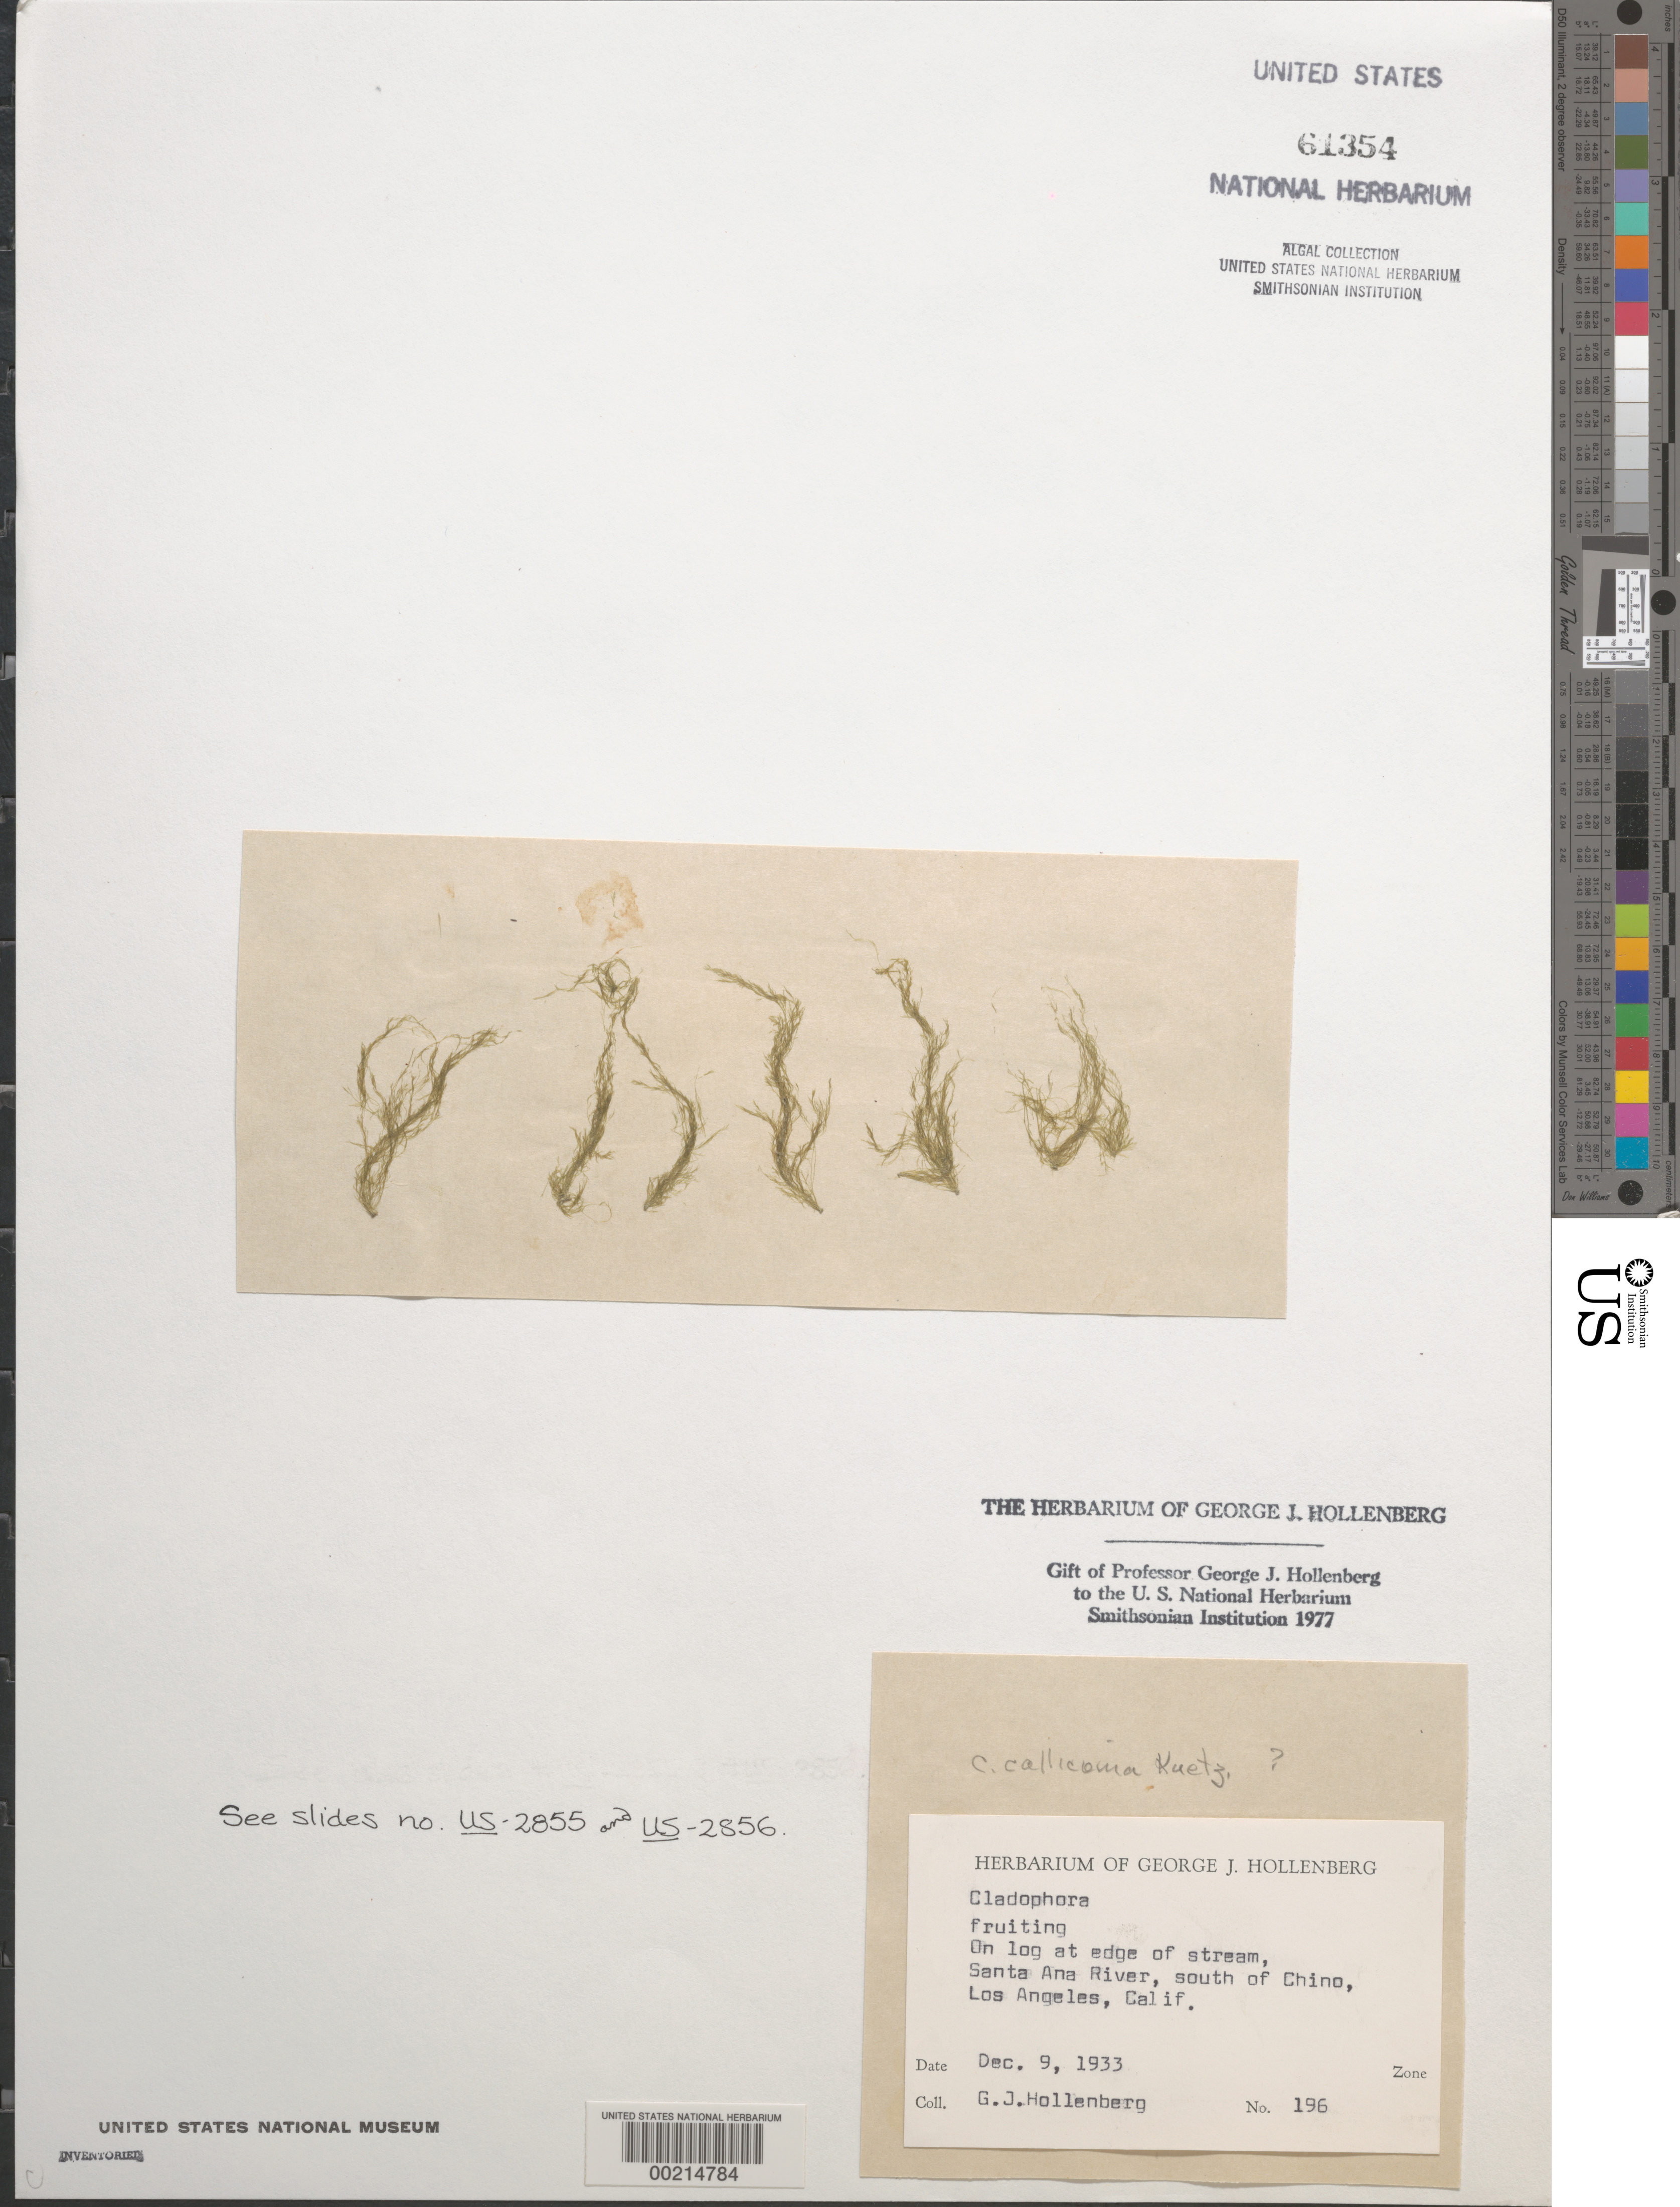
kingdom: Plantae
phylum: Chlorophyta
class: Ulvophyceae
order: Cladophorales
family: Cladophoraceae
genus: Cladophora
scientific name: Cladophora glomerata var. crassior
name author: (C. Agardh) C. Hoek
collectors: G. Hollenberg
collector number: GJH 196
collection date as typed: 09 Dec 1933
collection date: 1933-12-09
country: United States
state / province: California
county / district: Los Angeles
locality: Santa Ana River, south of Chino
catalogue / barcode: US 61354